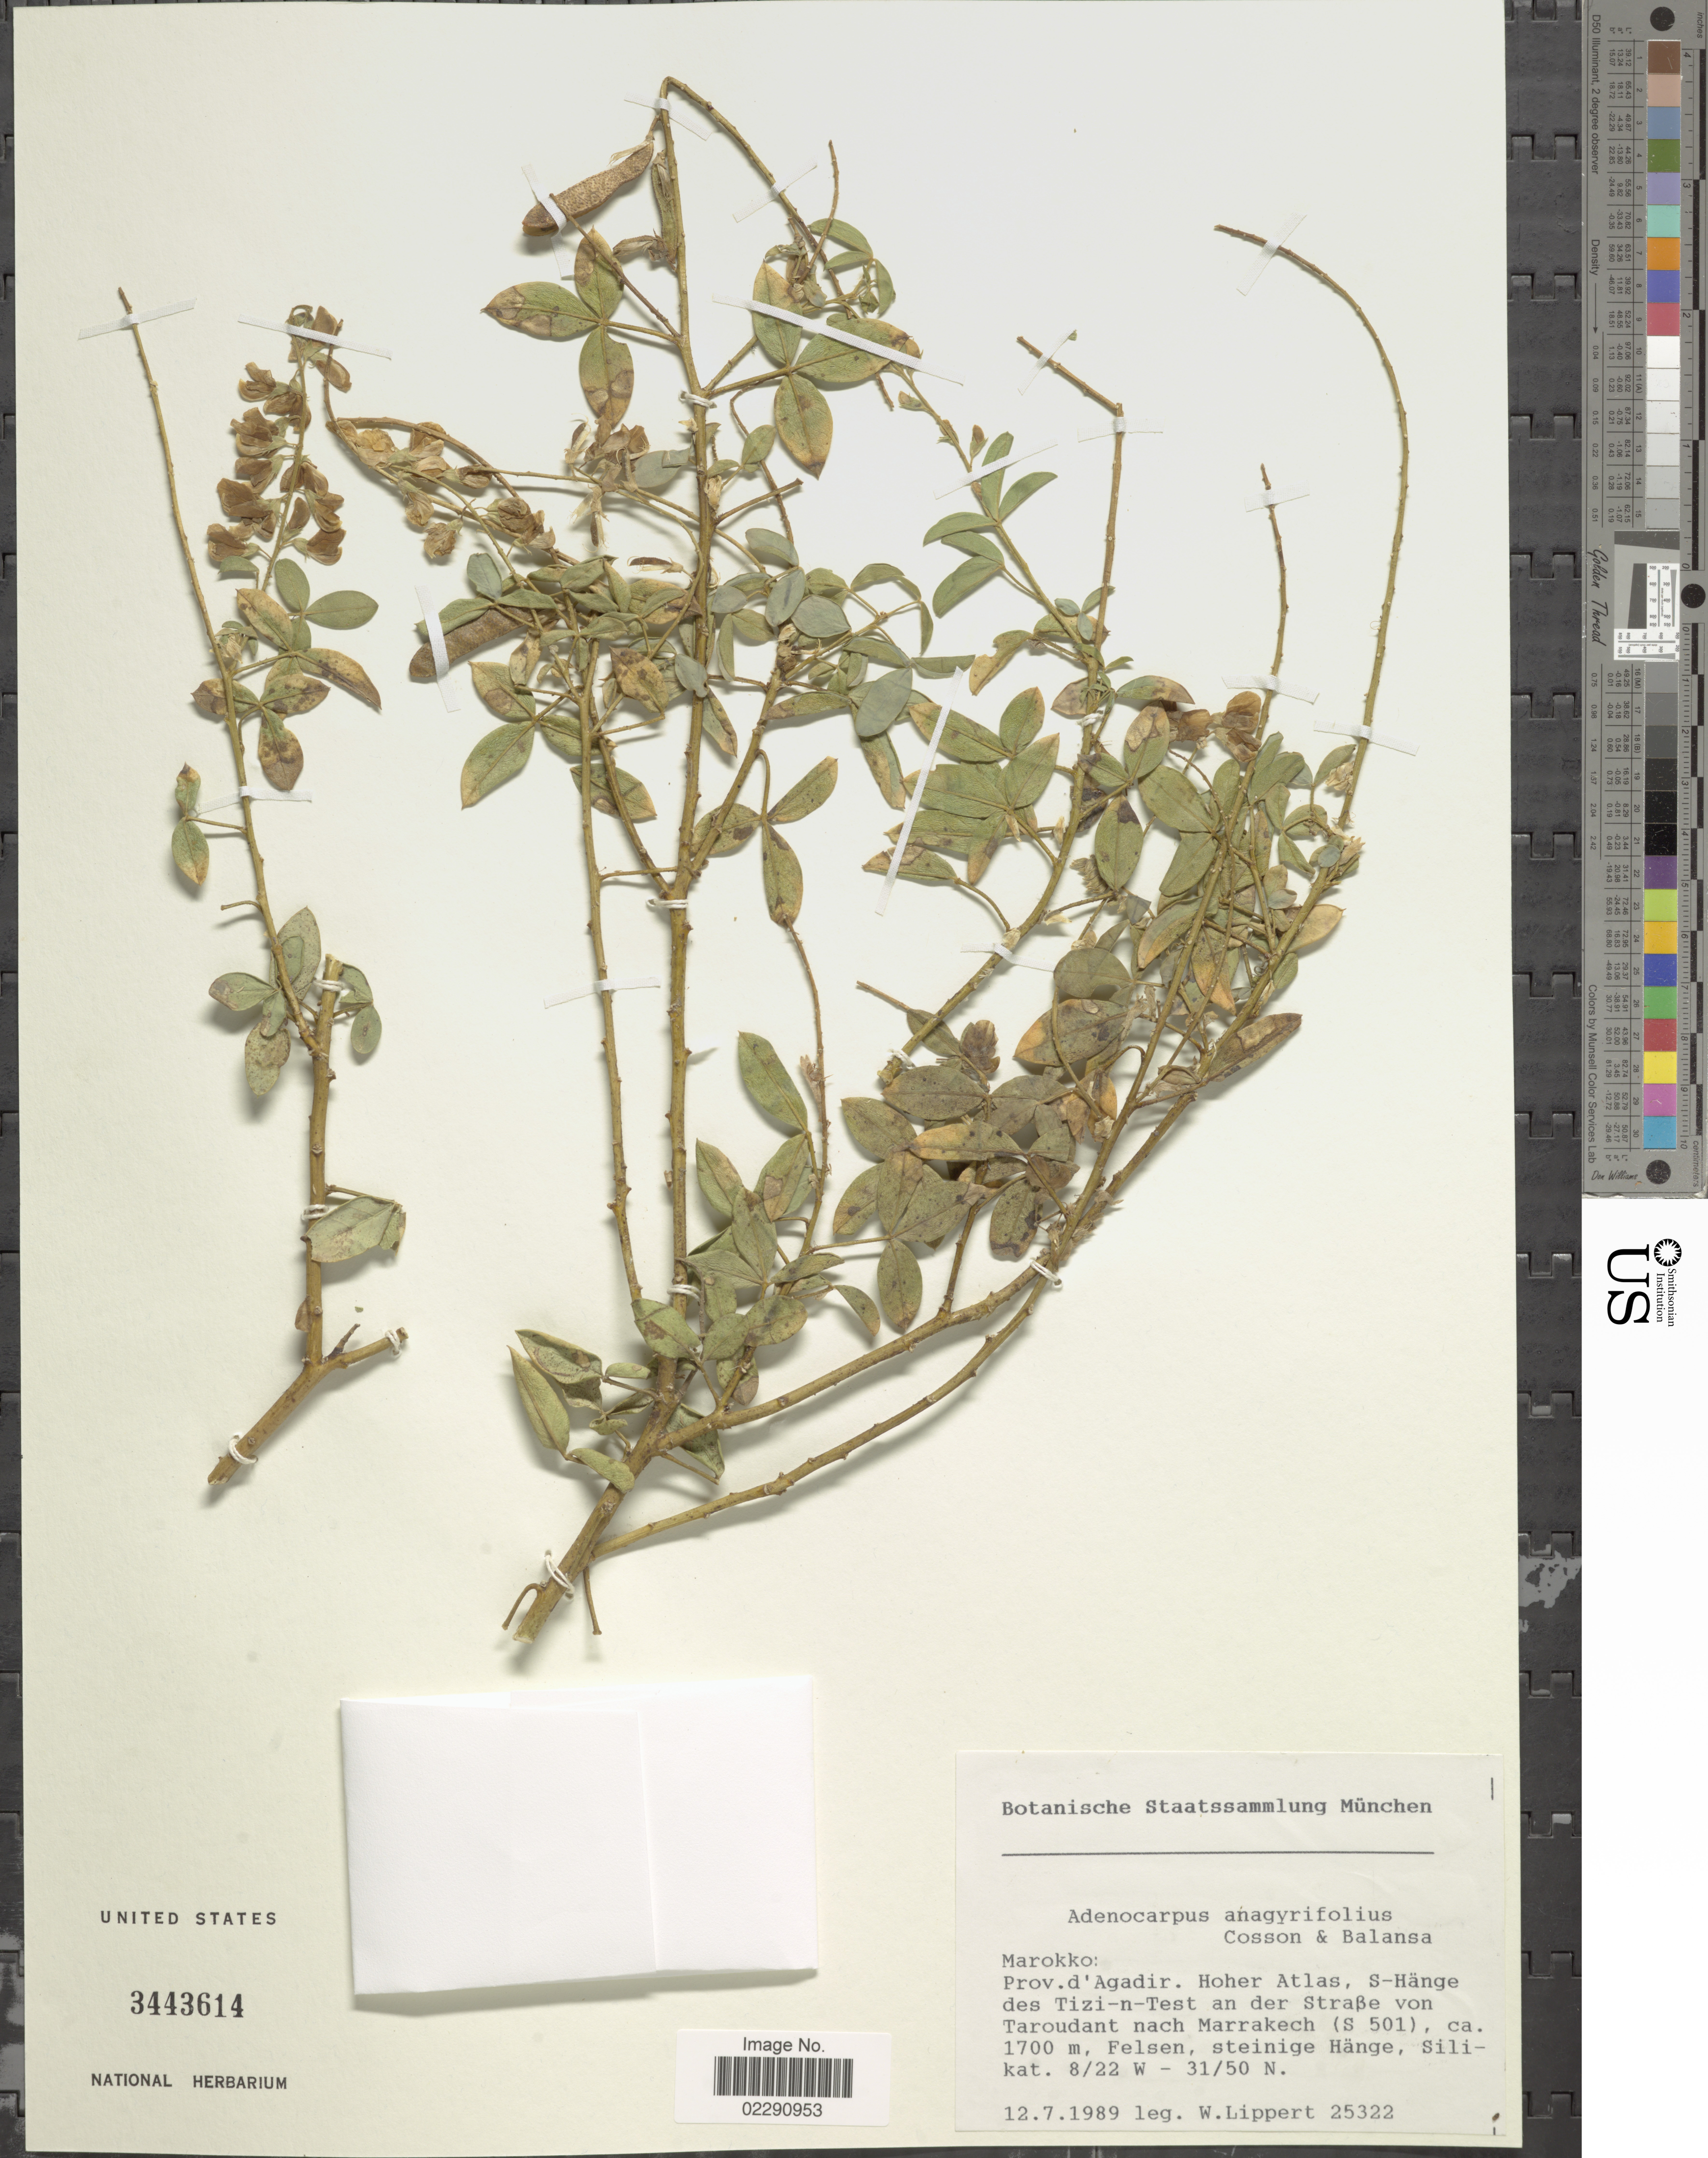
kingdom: Plantae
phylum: Tracheophyta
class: Magnoliopsida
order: Fabales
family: Fabaceae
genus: Adenocarpus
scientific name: Adenocarpus anagyrifolius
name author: Coss. & Balansa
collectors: W. Lippert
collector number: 25322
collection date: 1989-07-12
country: Morocco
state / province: Marrakech-Tensift-Al Haouz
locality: Prov. d'Agadir, Hoher Atlas, S-Hange des Tizi-n-Test an der Strabe von Taroudant nach Marrakech (S 501), Felsen, steinige Hange, Silikat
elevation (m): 1700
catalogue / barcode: US 3443614